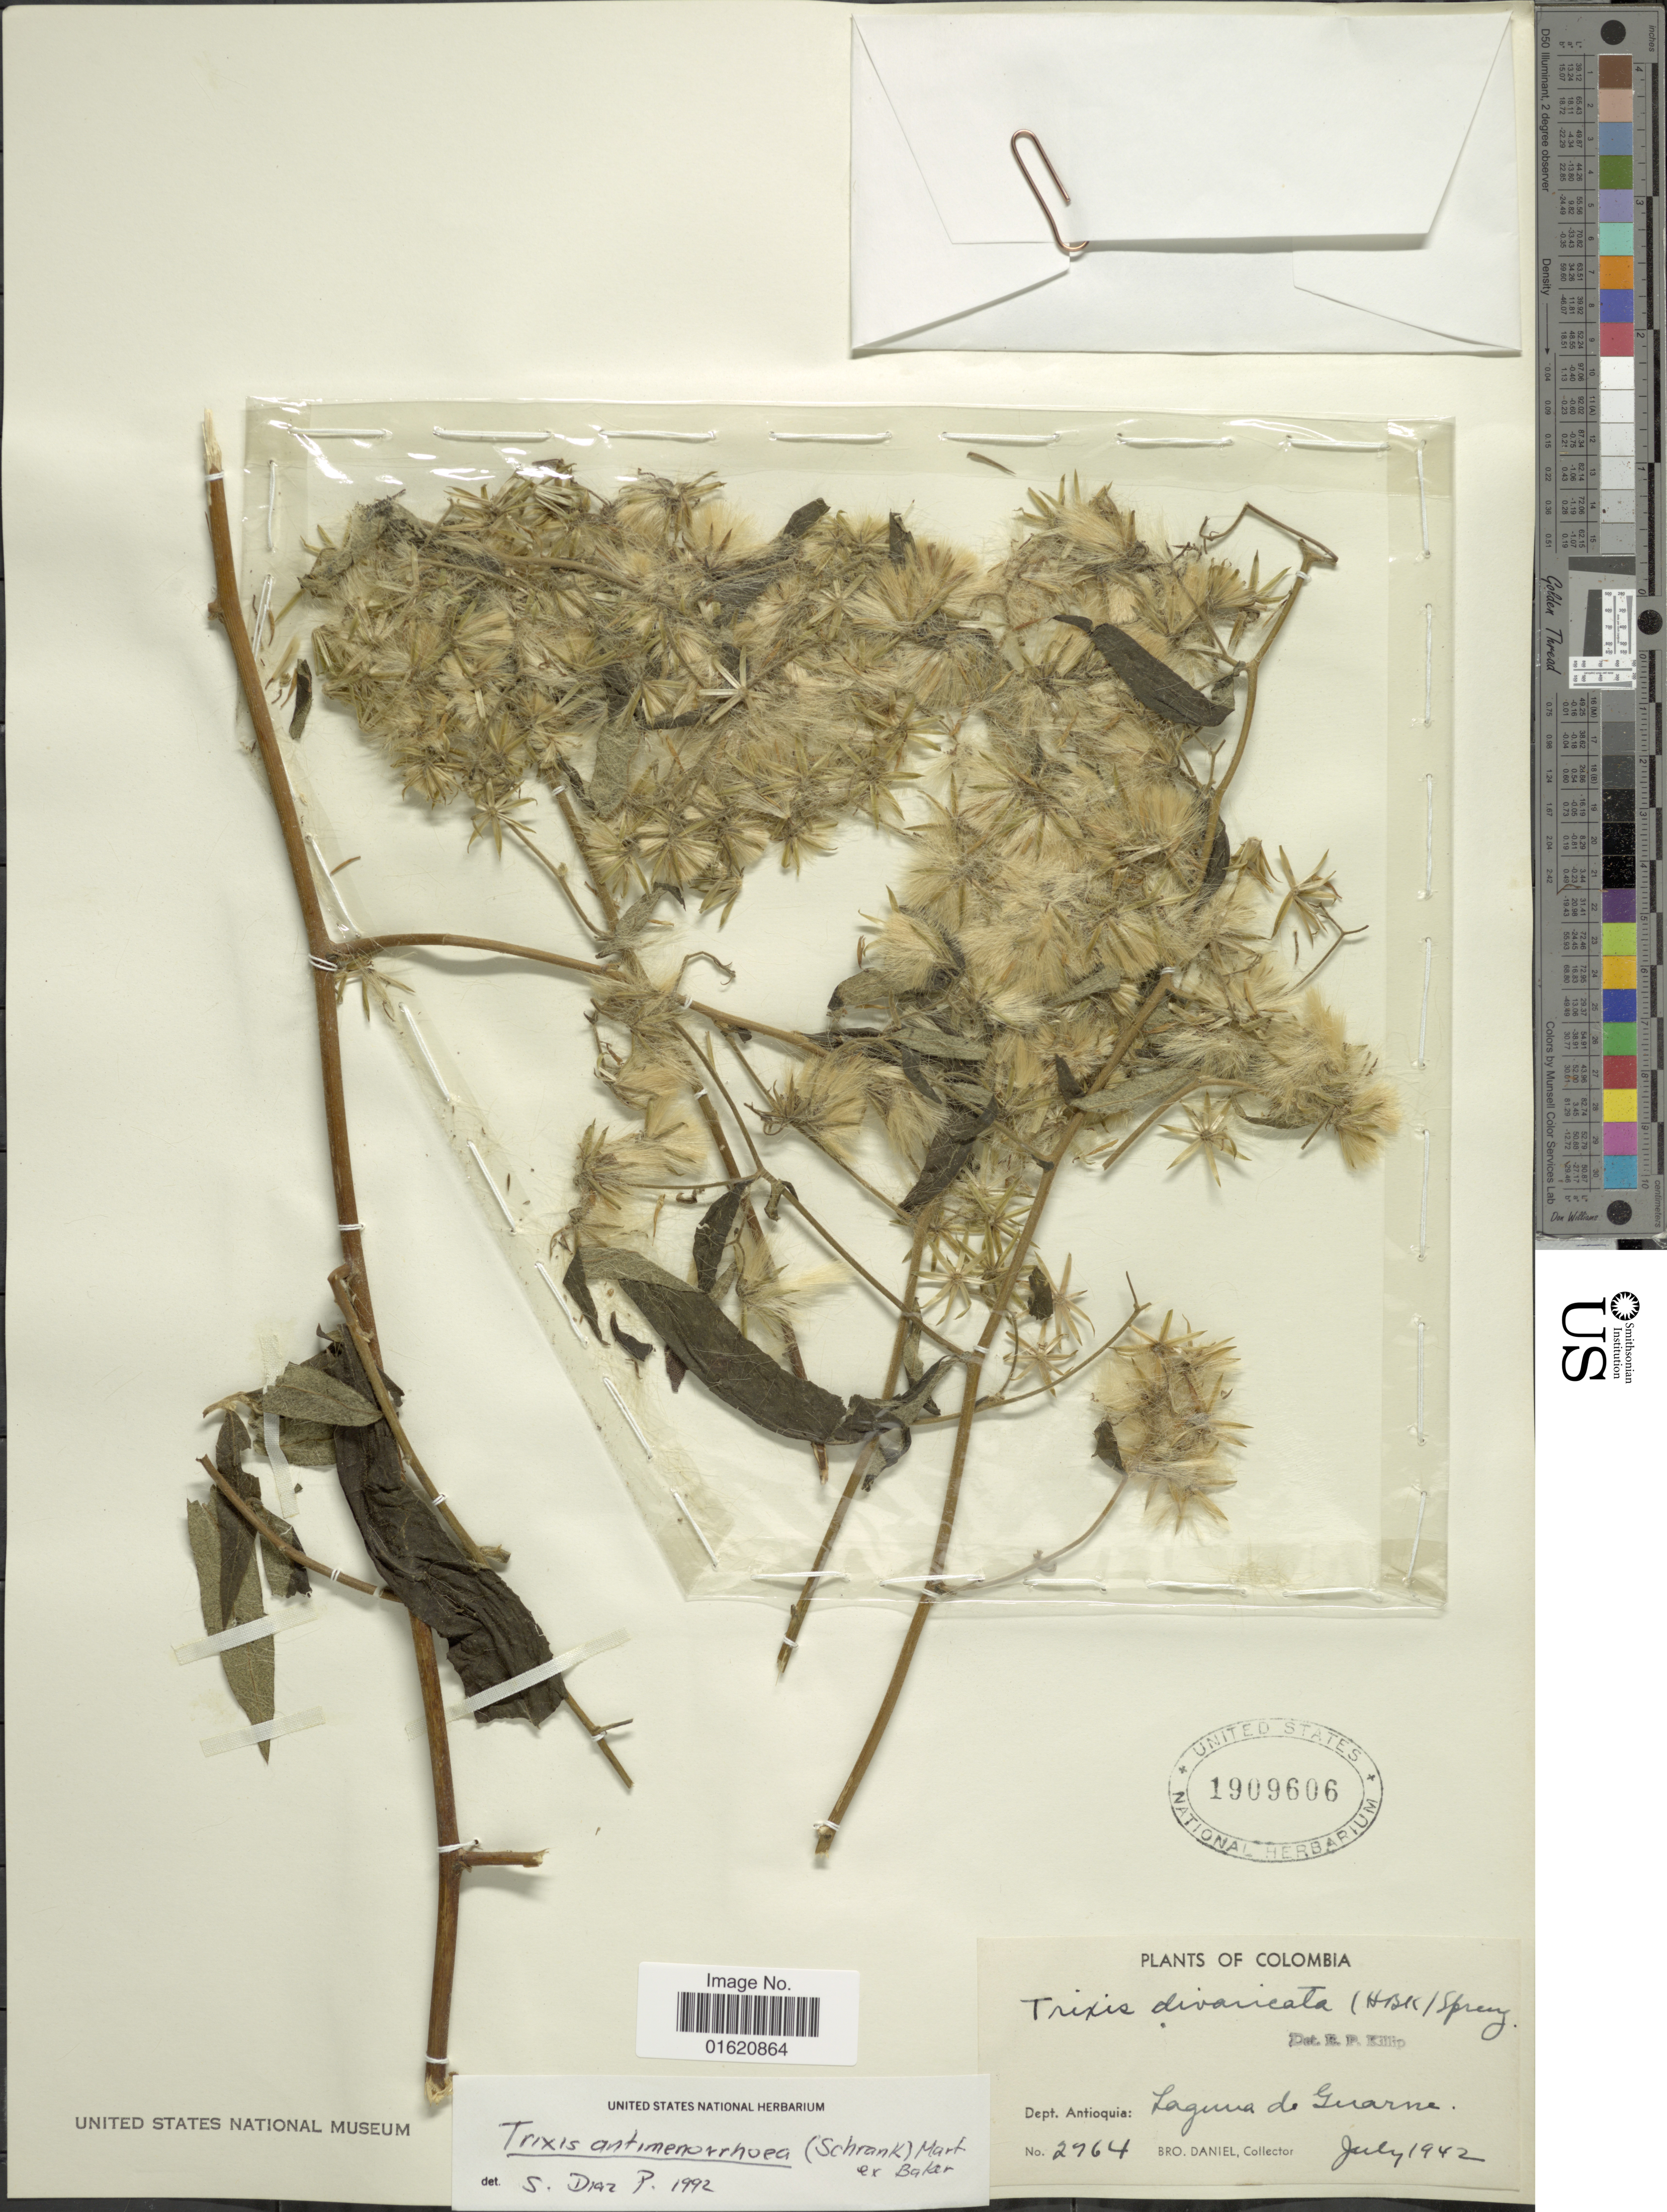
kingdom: Plantae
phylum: Tracheophyta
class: Magnoliopsida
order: Asterales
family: Asteraceae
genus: Trixis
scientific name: Trixis antimenorrhoea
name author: (Schrank) Mart. ex Kuntze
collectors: Bro. Daniel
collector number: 2764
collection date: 1942-07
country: Colombia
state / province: Antioquia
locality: Laguna de Guarne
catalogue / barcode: US 1909606